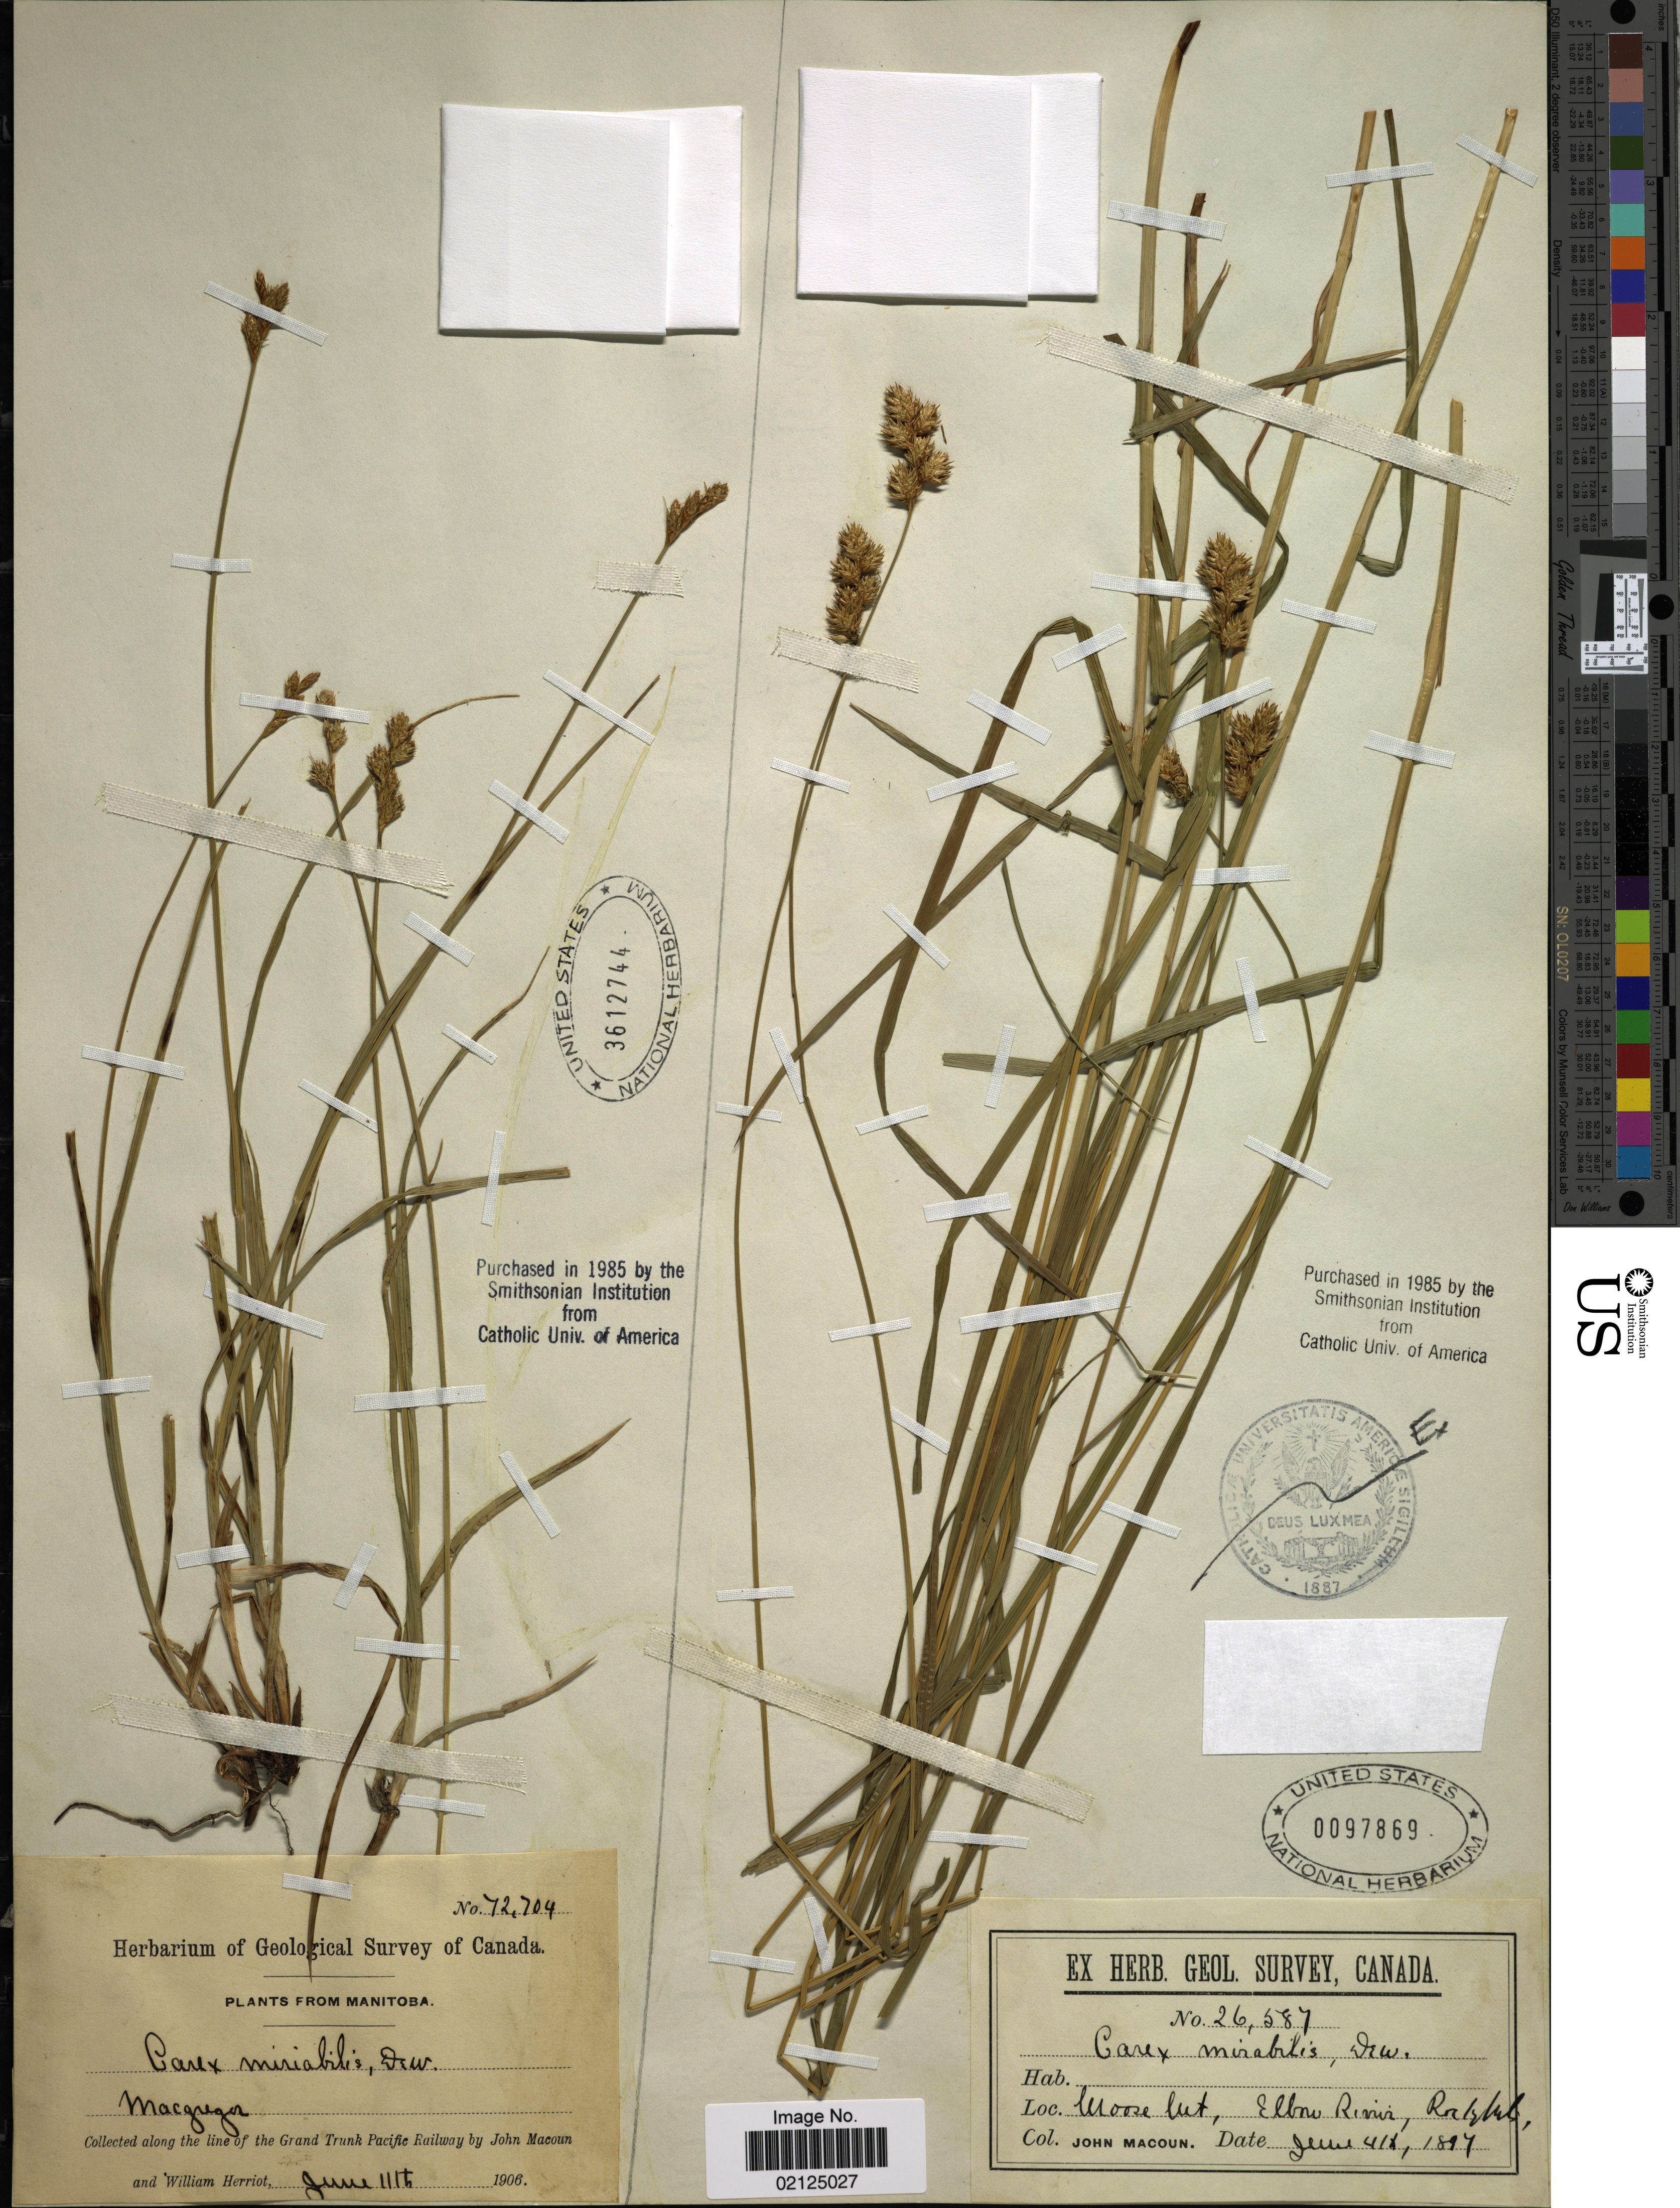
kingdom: Plantae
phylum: Tracheophyta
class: Liliopsida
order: Poales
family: Cyperaceae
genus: Carex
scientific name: Carex tincta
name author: (Fernald) Fernald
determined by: Rothrock, P. E.; Reznicek, A. A.; Hipp, A. L.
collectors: J. Macoun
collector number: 26587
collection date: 1897-06-04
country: Canada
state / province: Alberta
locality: Moose Cut, Elbow River, Rocky Mts.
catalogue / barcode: US 97869